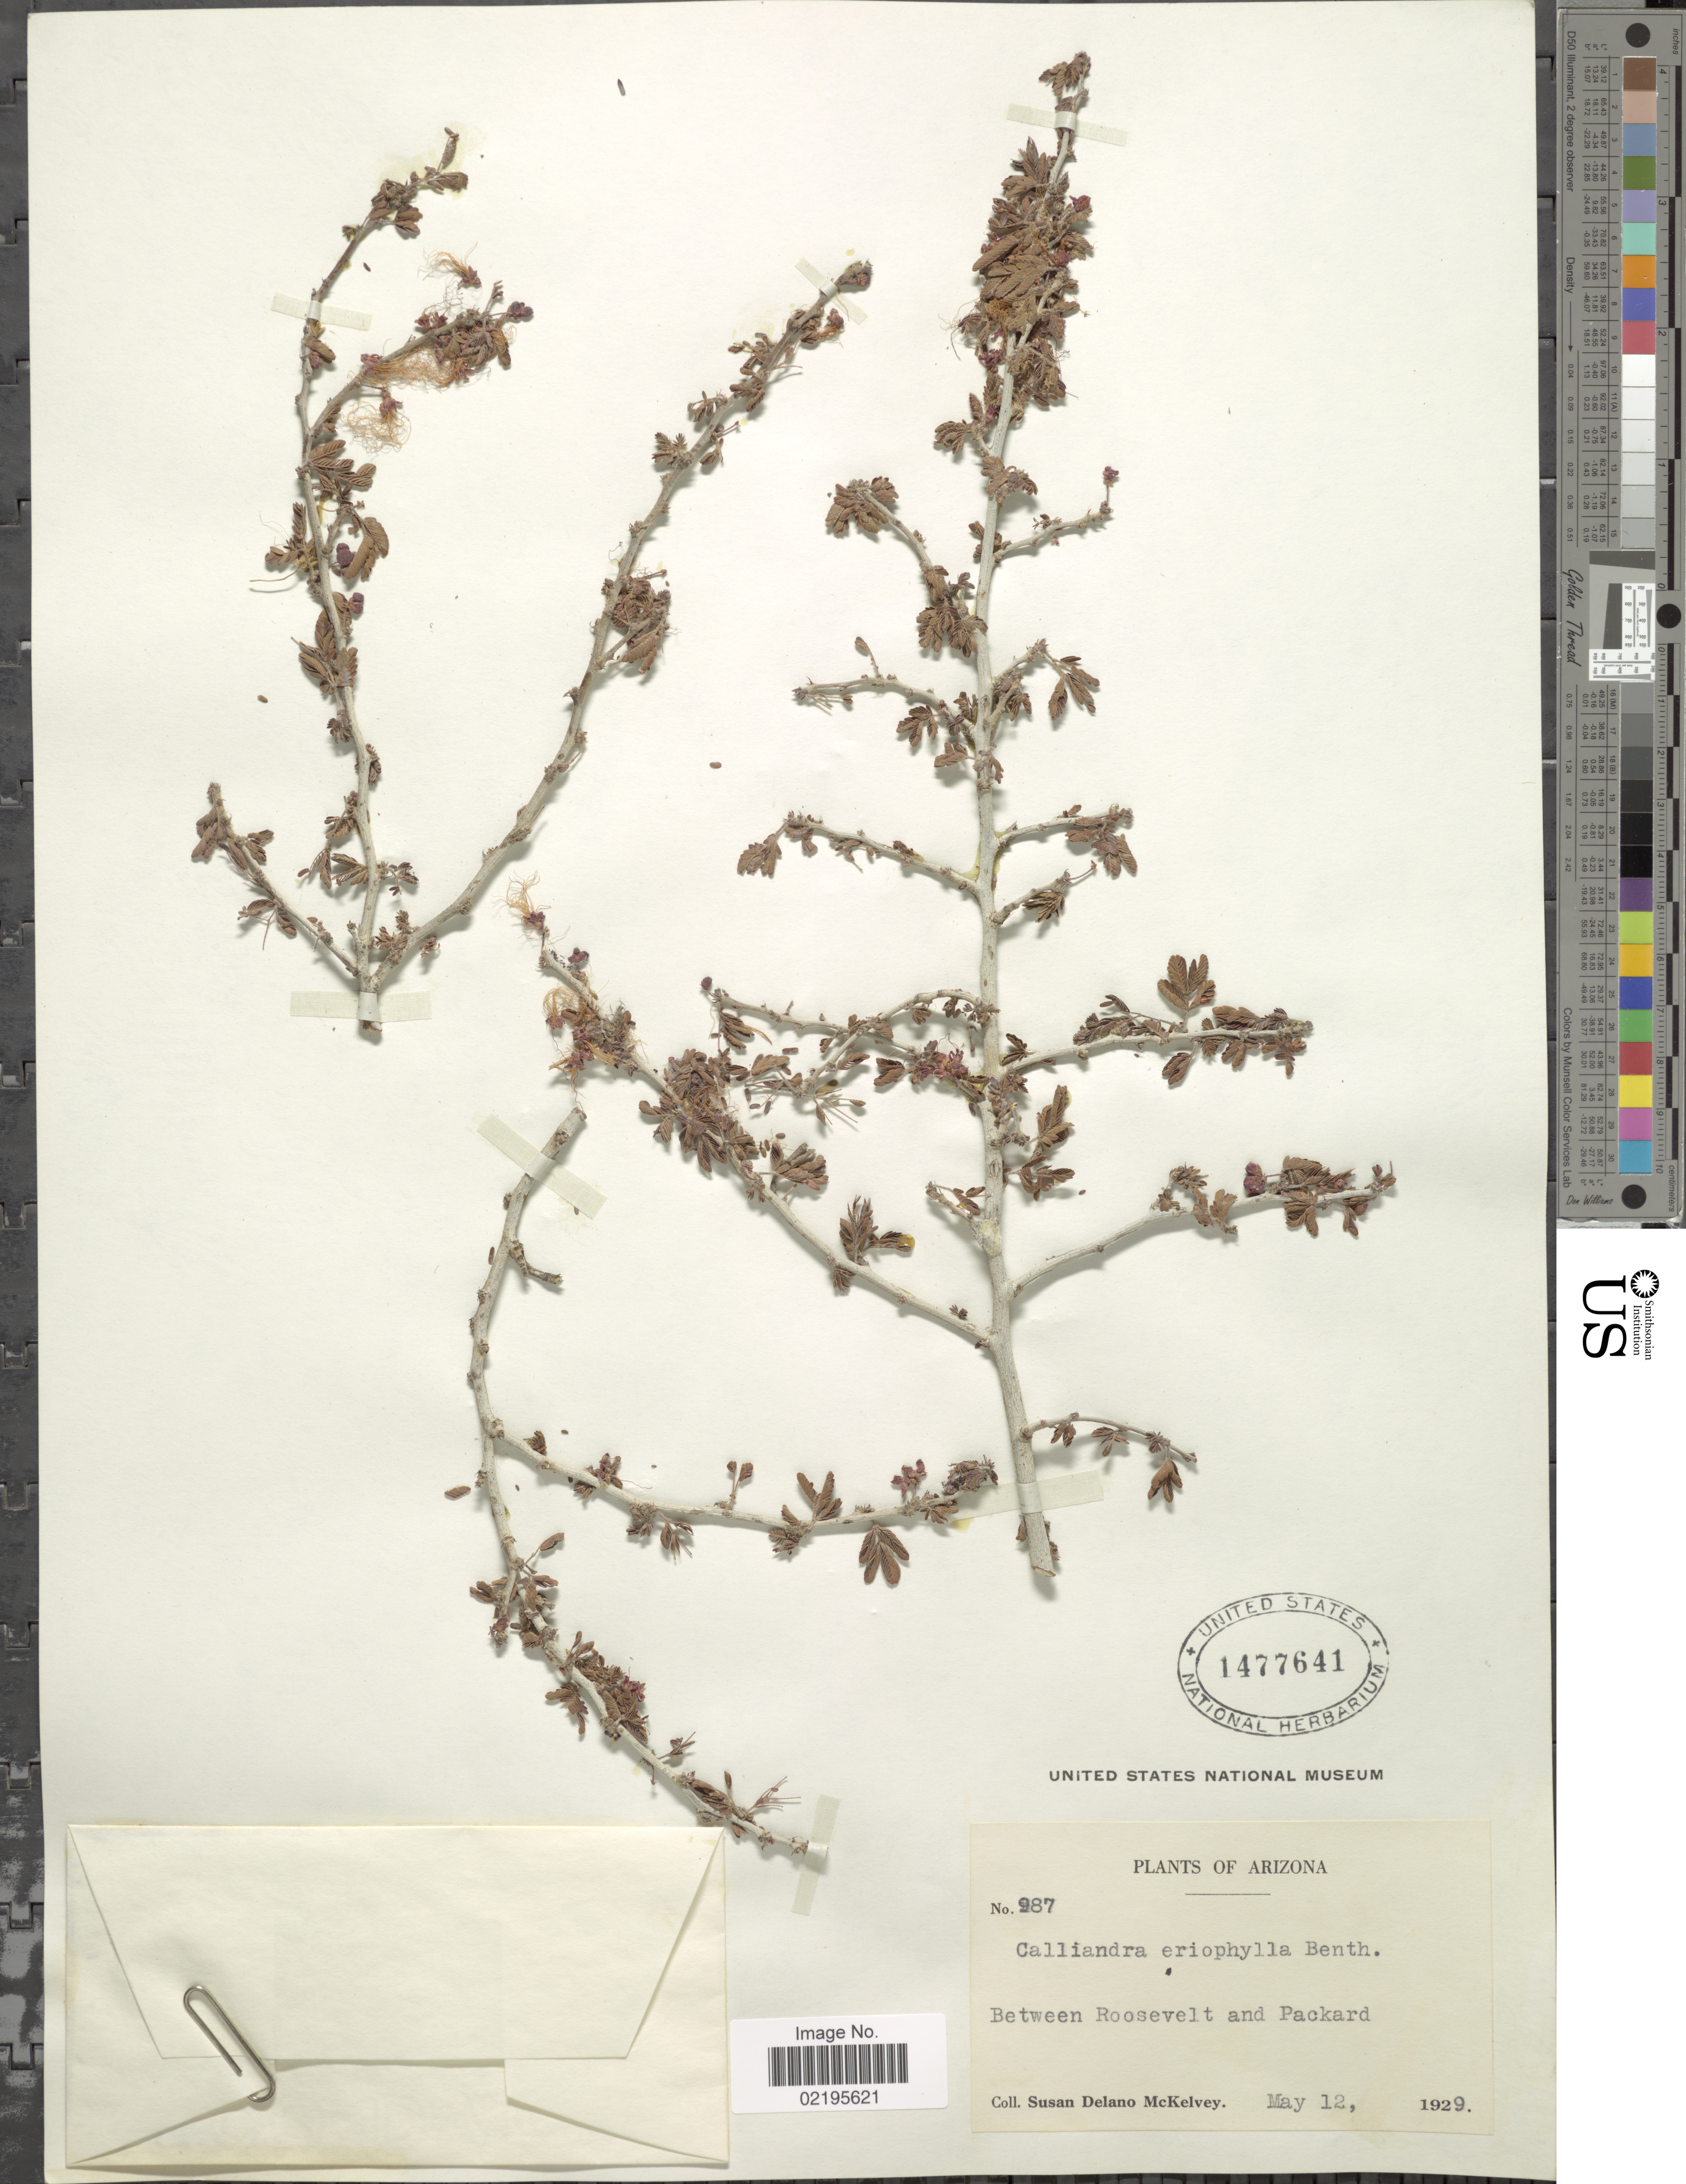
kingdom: Plantae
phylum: Tracheophyta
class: Magnoliopsida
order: Fabales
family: Fabaceae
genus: Calliandra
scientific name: Calliandra eriophylla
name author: Benth.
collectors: S. A. McKelvey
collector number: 987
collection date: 1929-05-12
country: United States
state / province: Arizona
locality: Between Roosevelt and Packard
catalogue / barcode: US 1477641